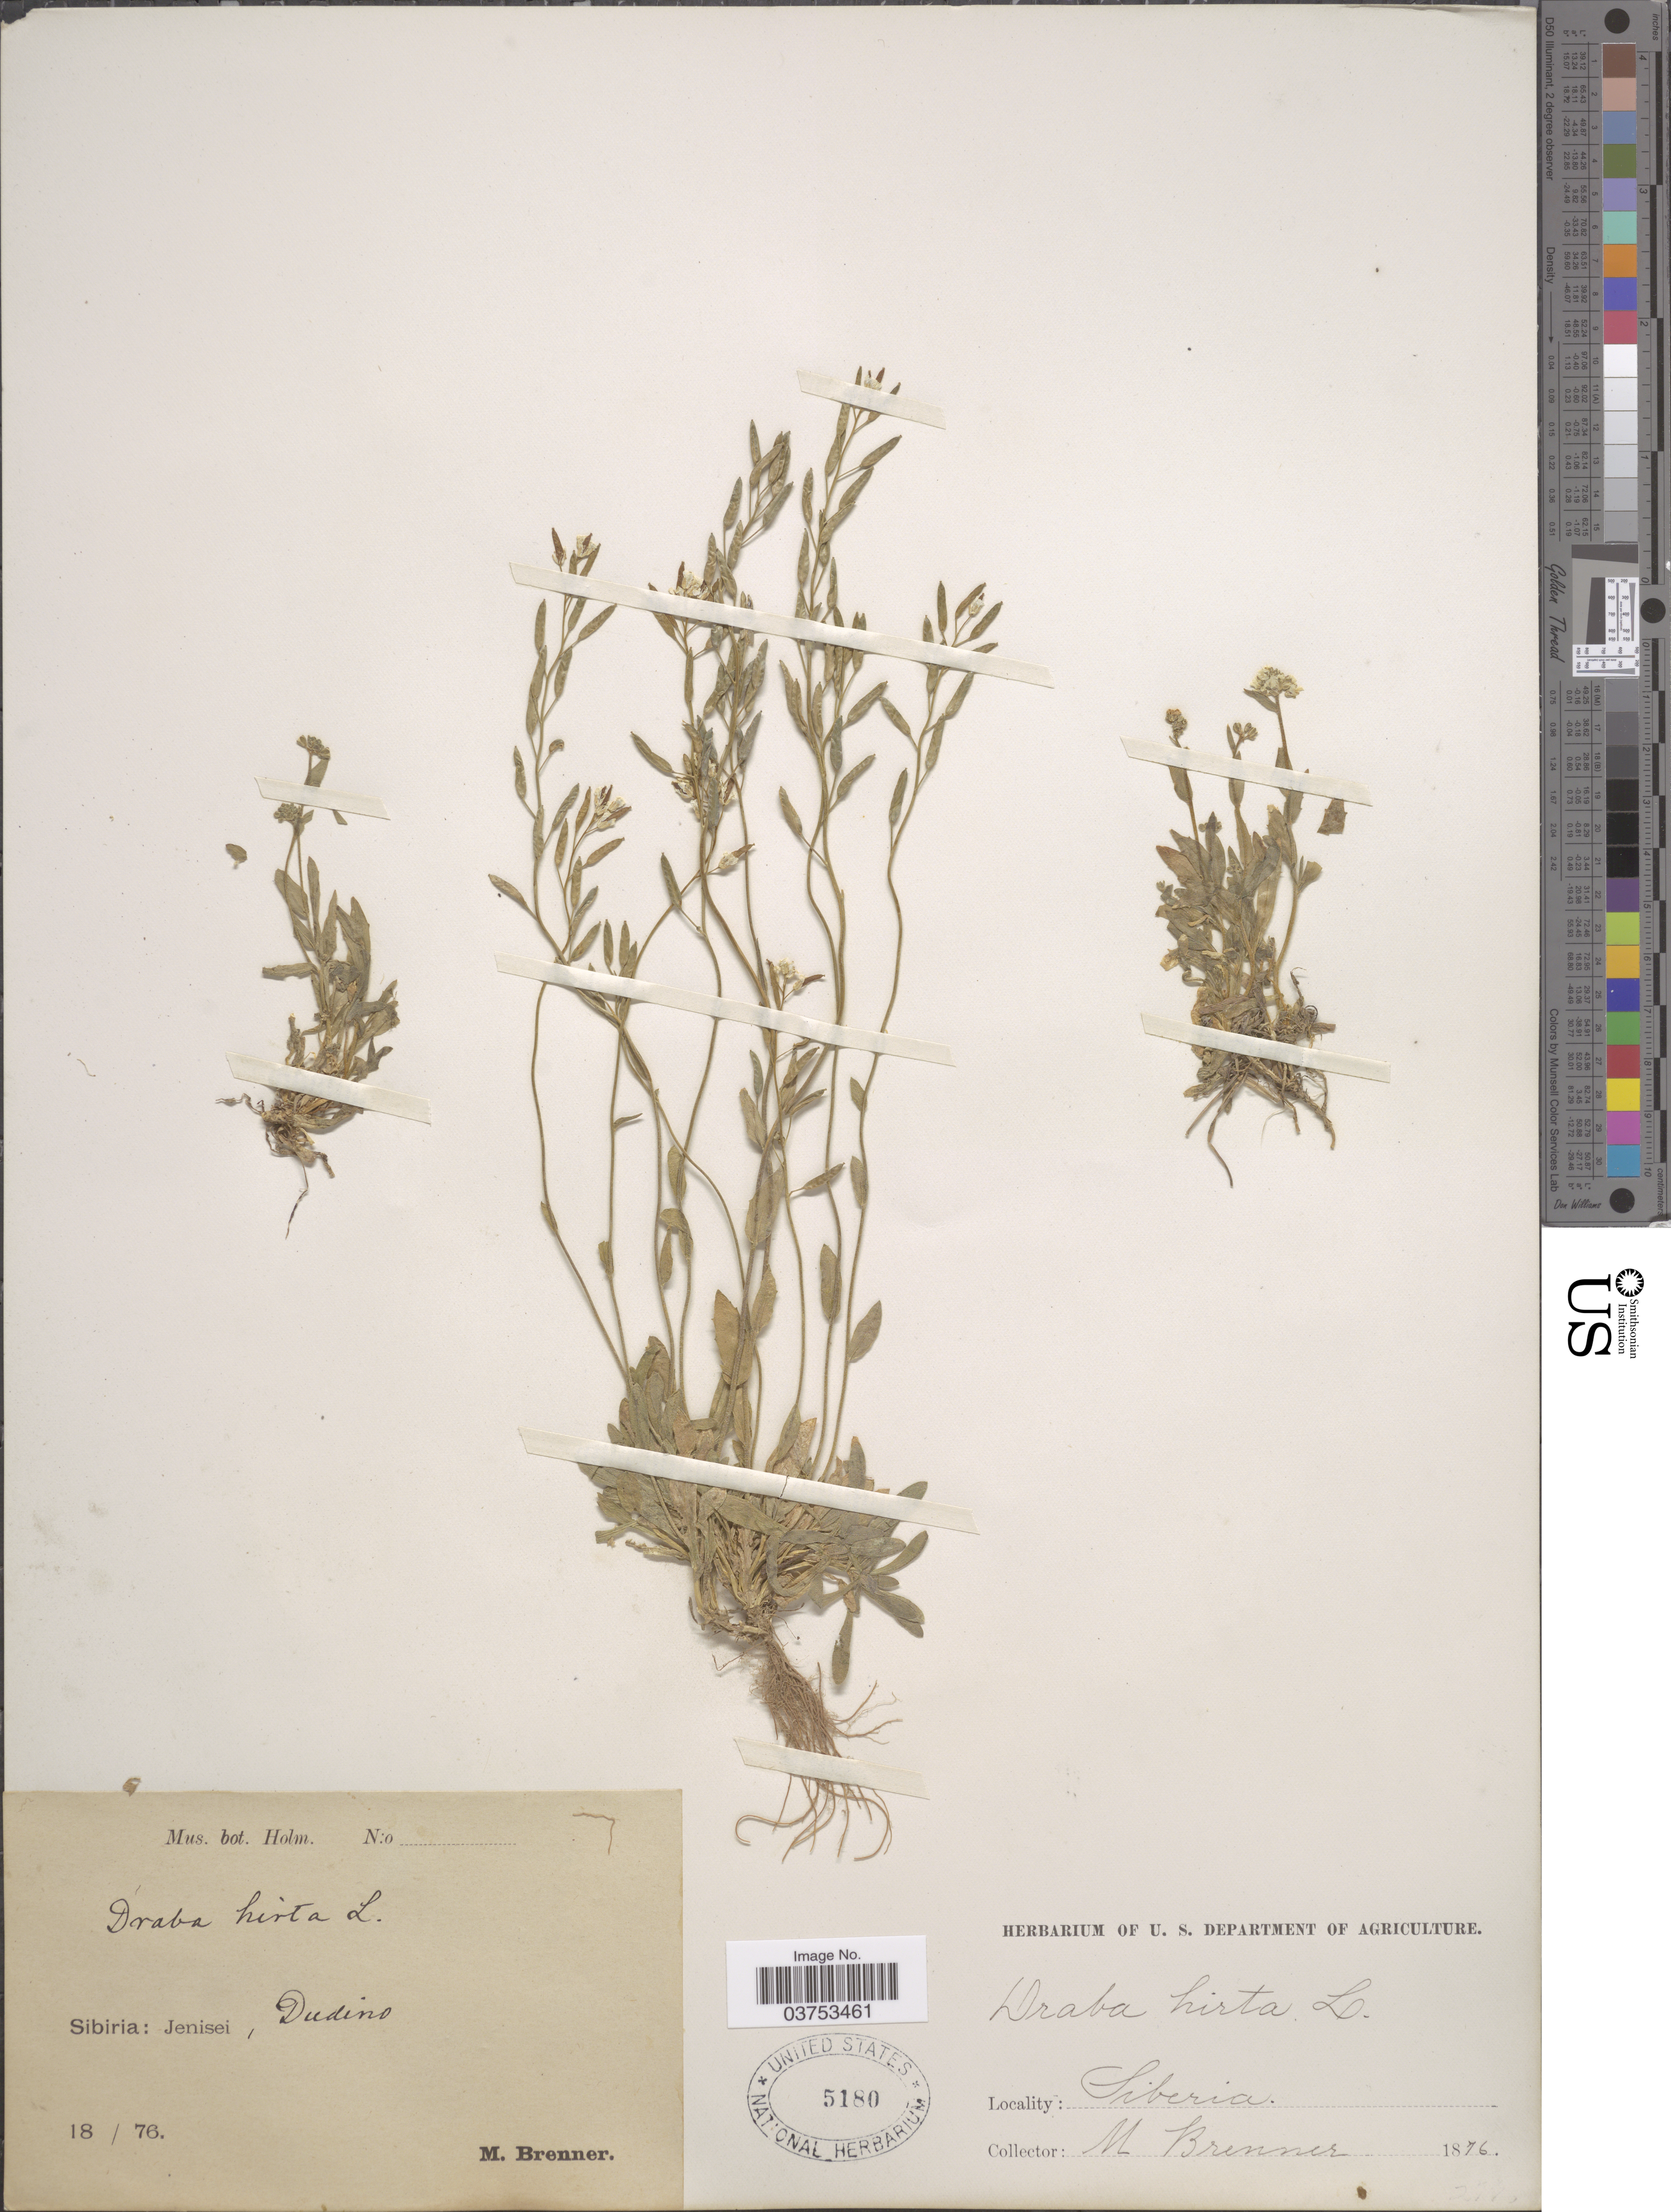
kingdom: Plantae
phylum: Tracheophyta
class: Magnoliopsida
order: Brassicales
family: Brassicaceae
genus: Draba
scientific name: Draba hirta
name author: L.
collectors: M. Brenner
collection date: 1876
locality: Sibiria: Jenisei, Dudino. Siberia.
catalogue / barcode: US 5180